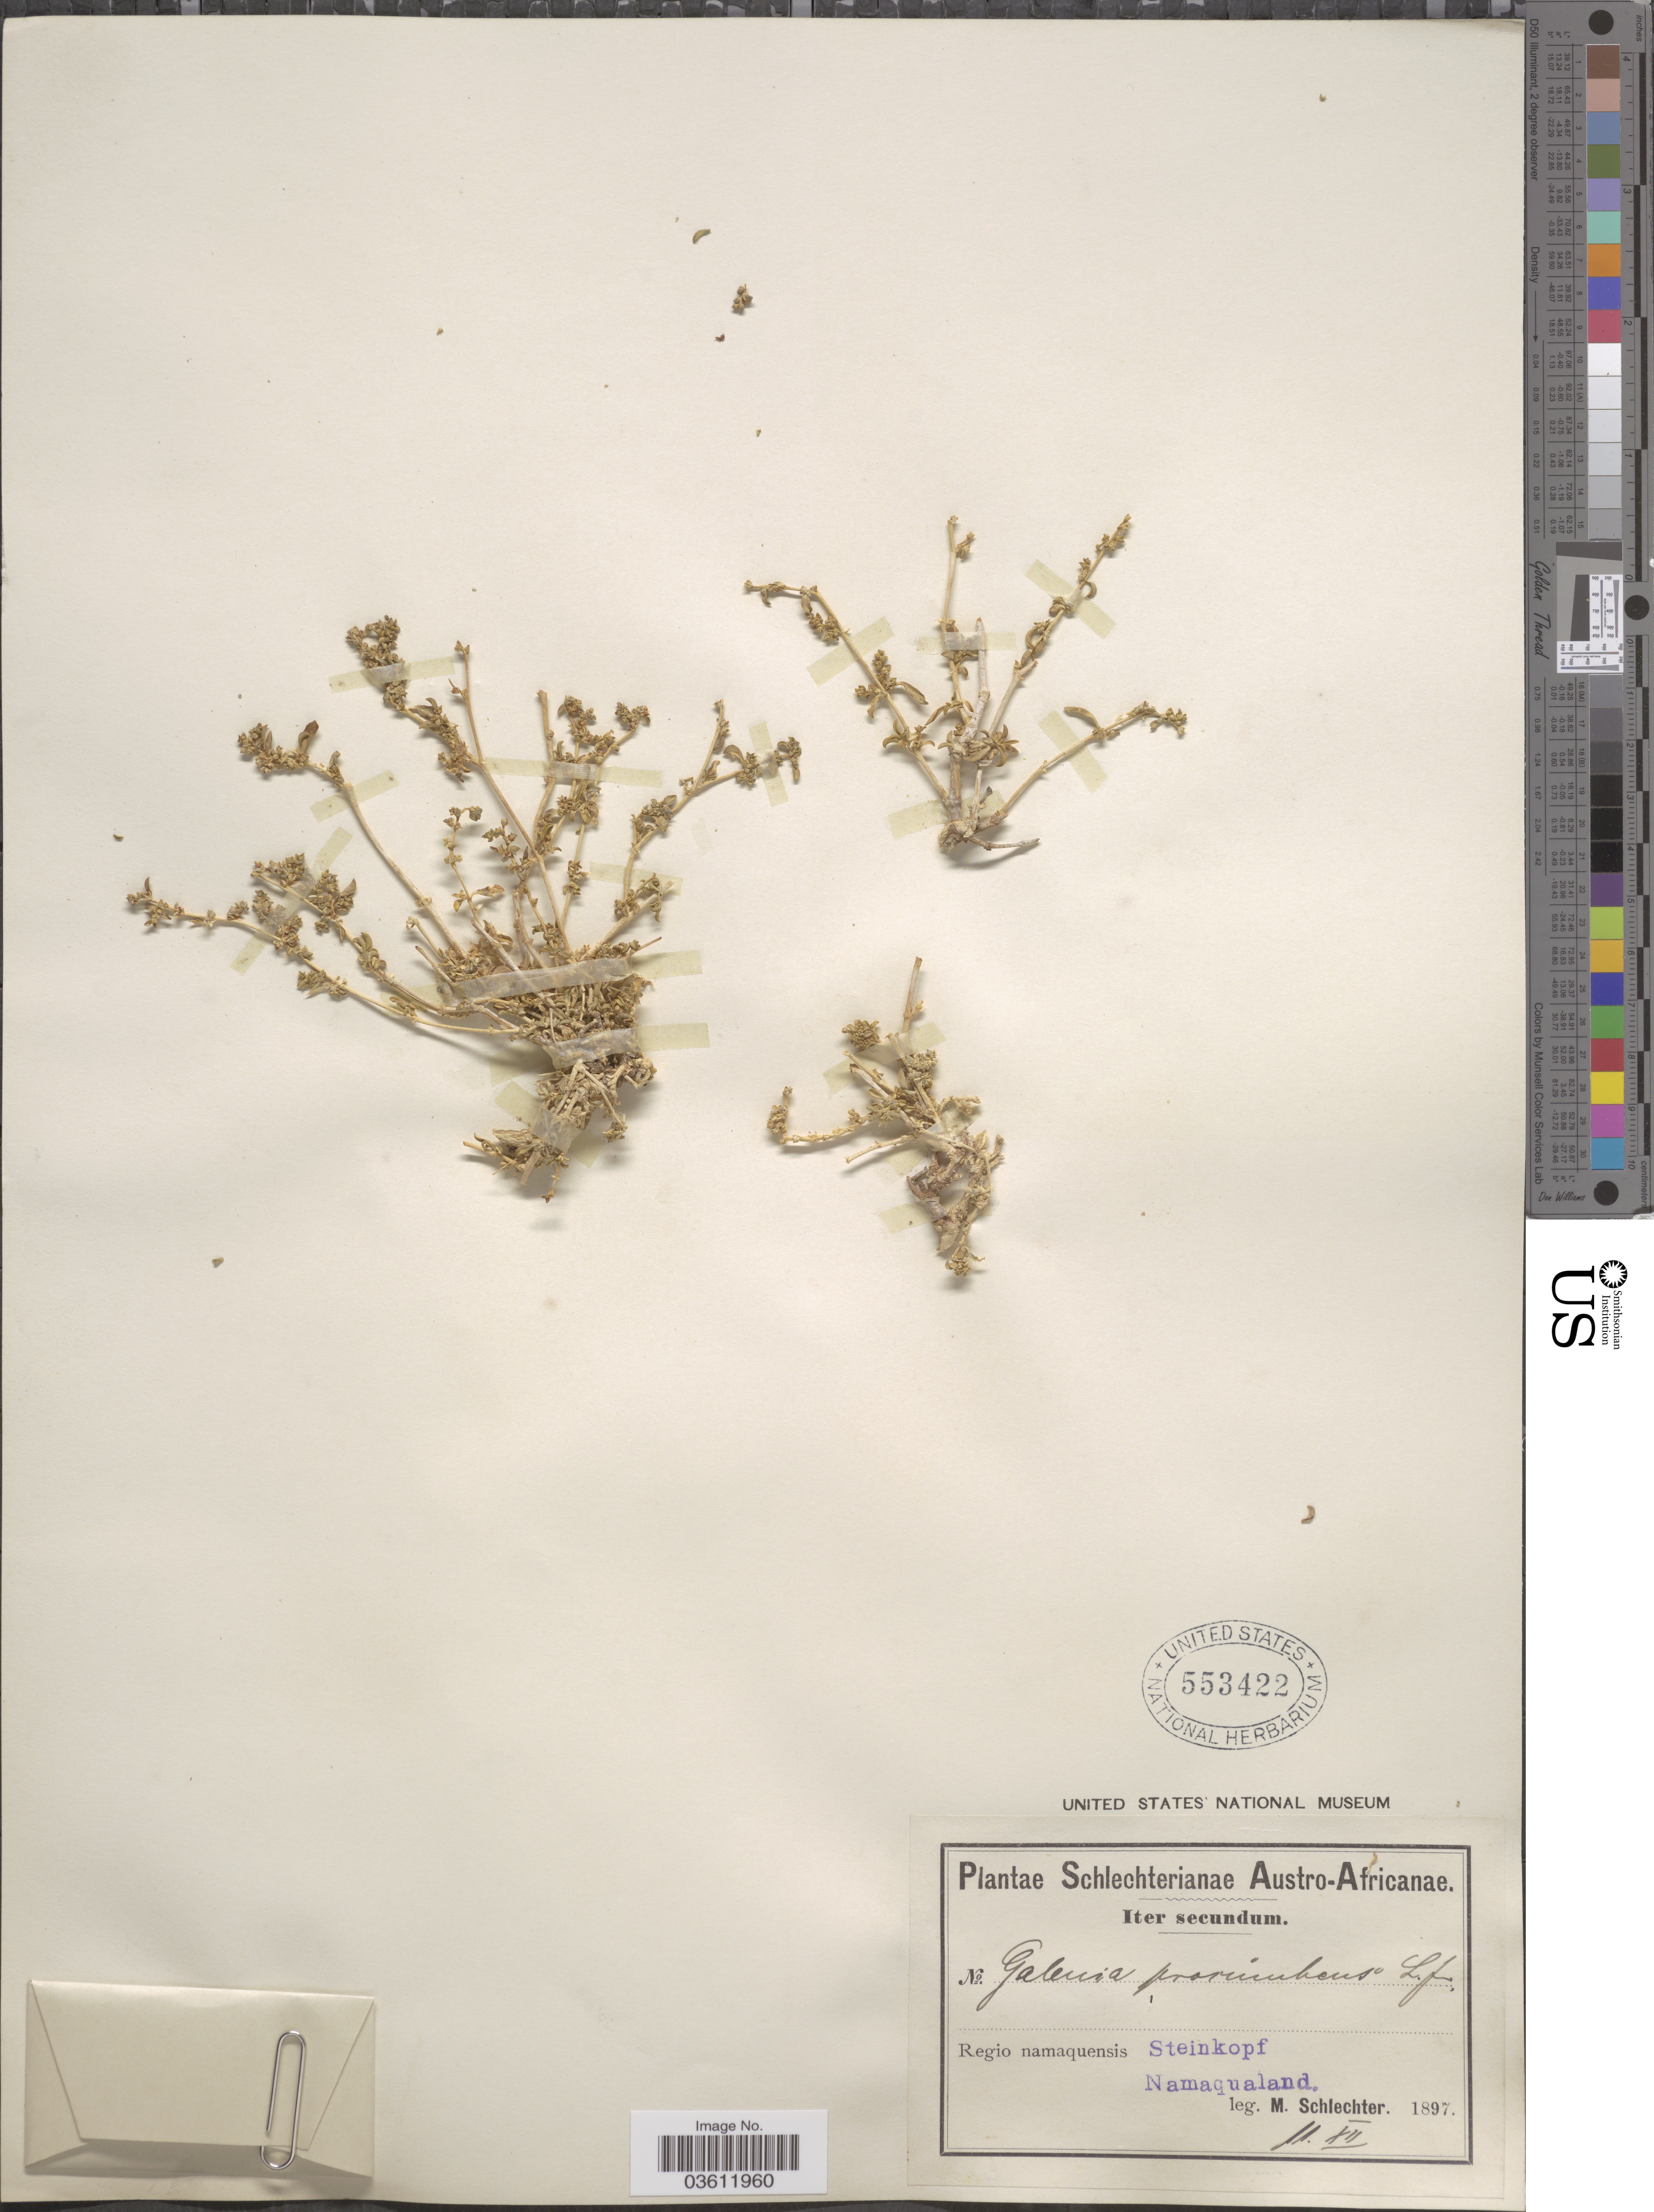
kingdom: Plantae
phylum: Tracheophyta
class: Magnoliopsida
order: Caryophyllales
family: Aizoaceae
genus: Aizoon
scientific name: Aizoon namaense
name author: (Schinz) Klak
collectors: M. Schlechter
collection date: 1897-12-11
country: South Africa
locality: Austro-Africanae. Regio namaquensis Steinkopf. Namaqualand.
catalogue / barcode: US 553422